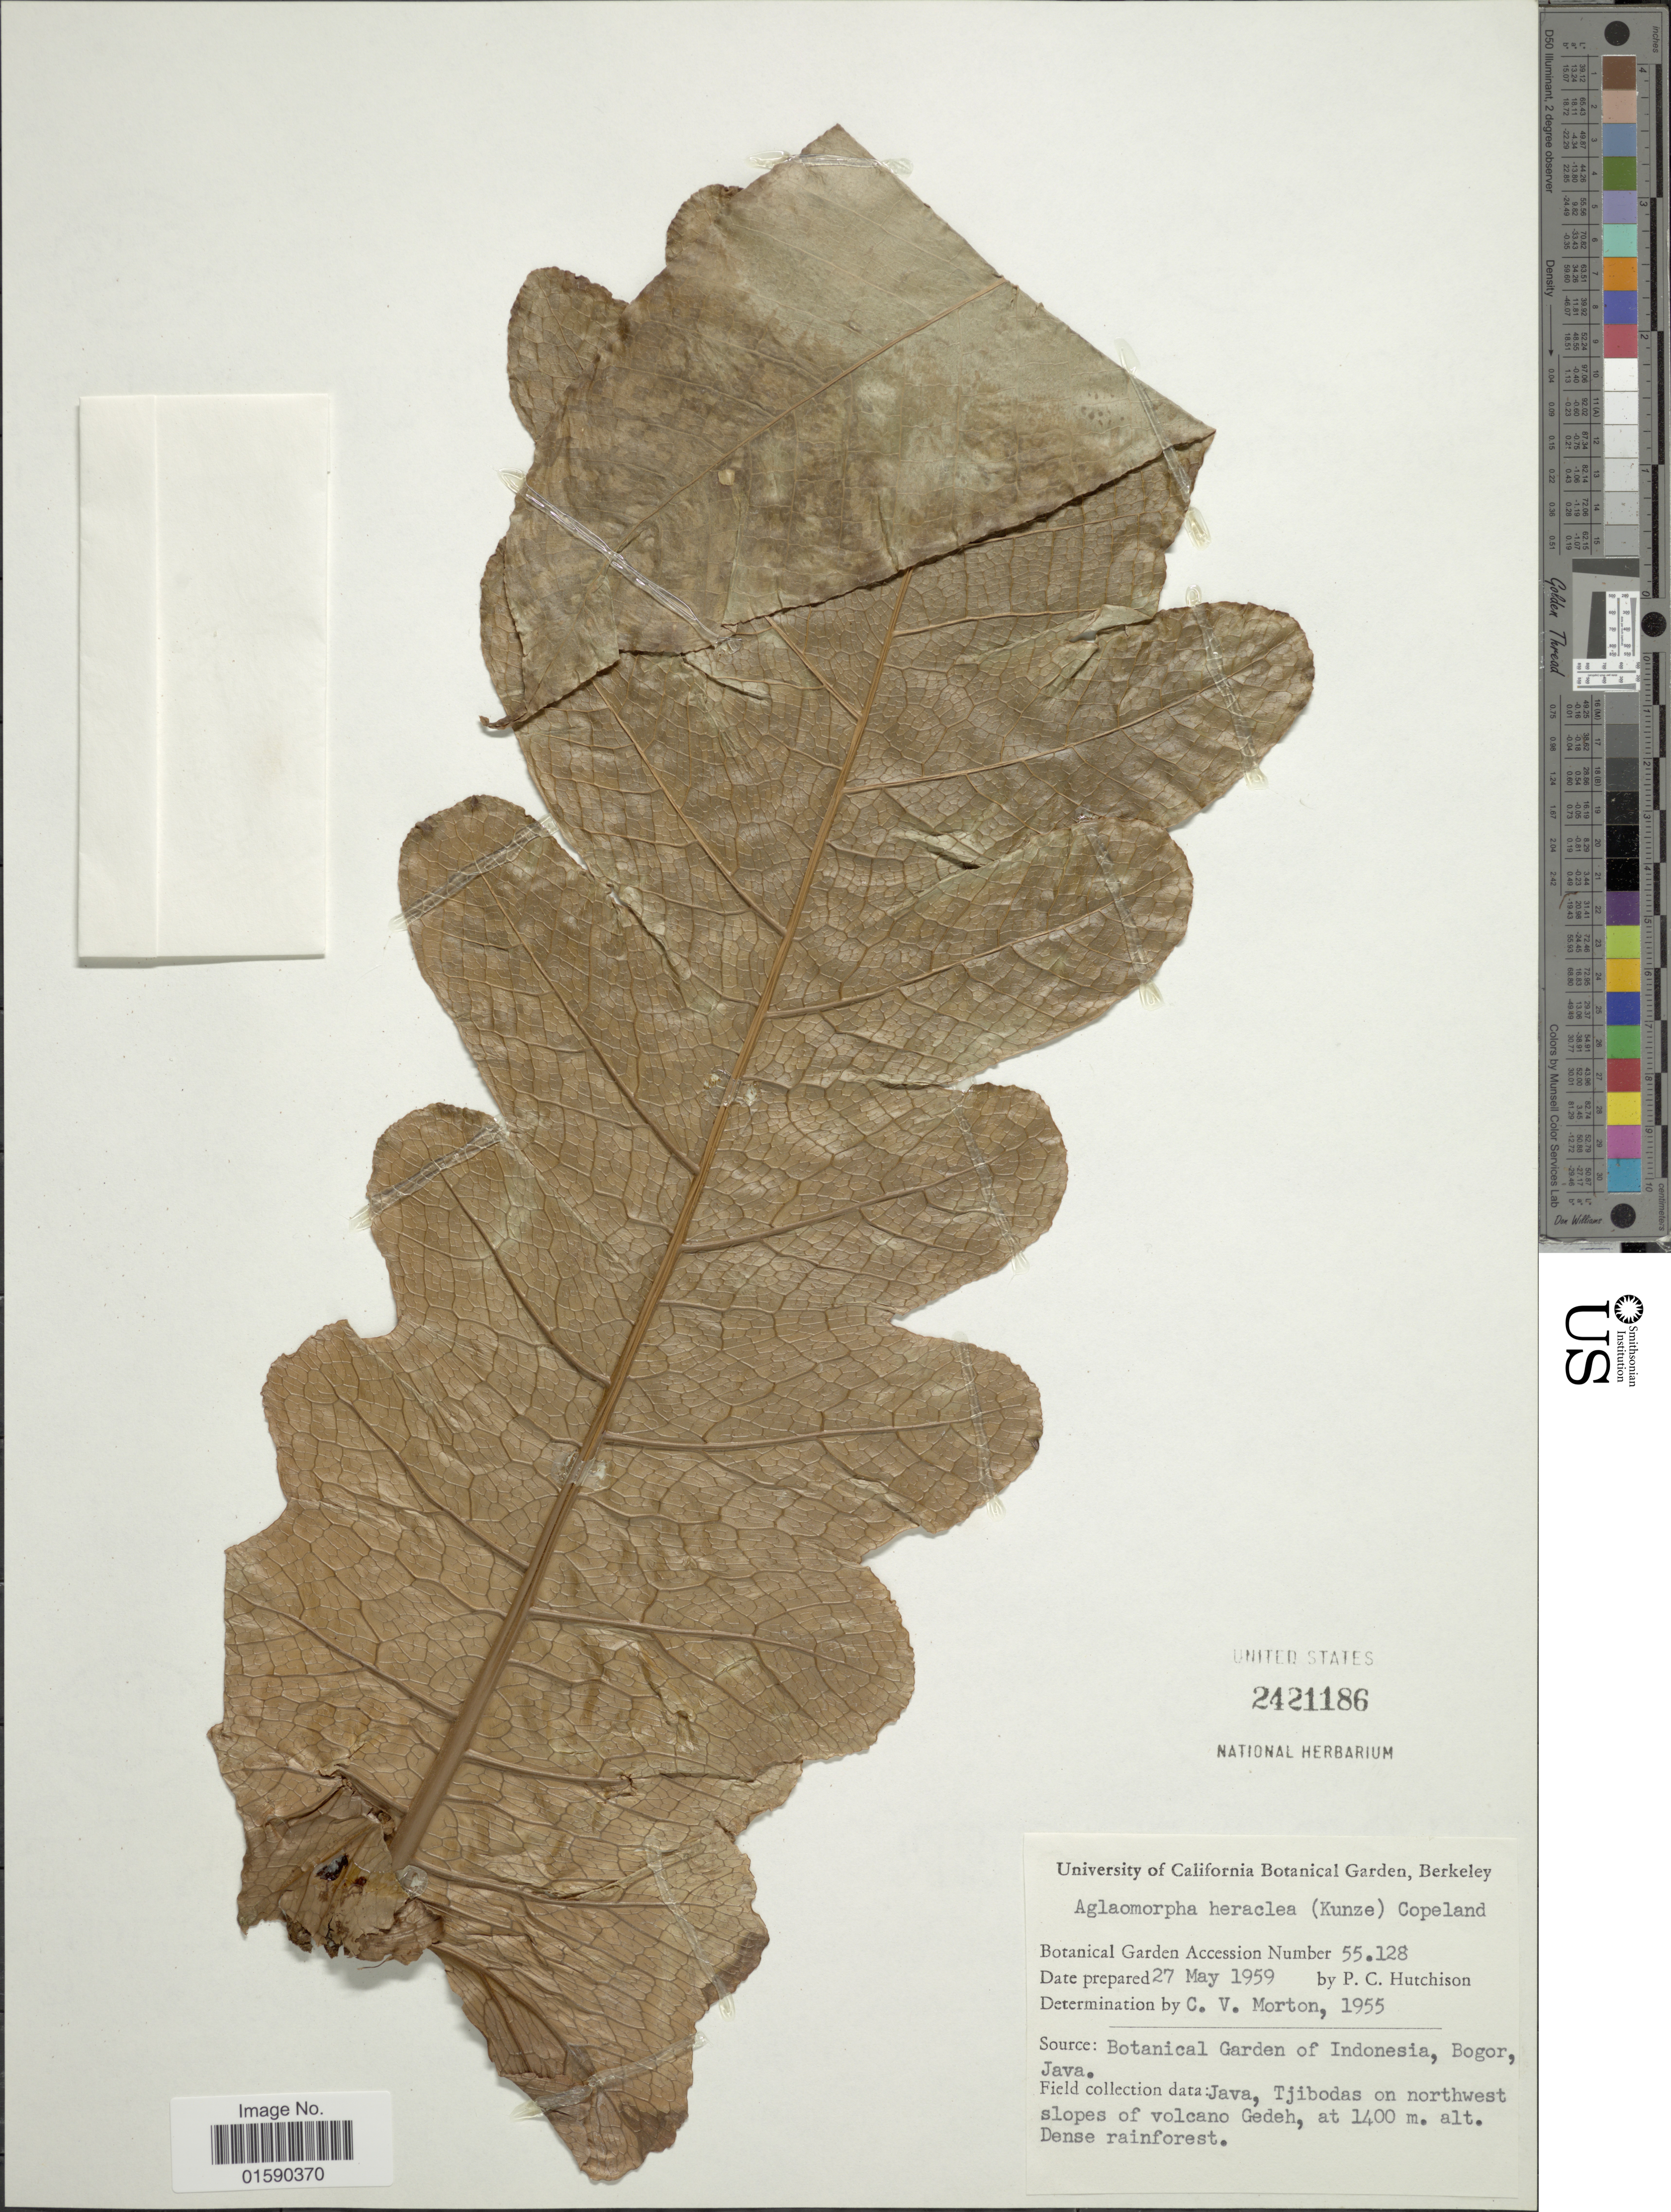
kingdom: Plantae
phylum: Tracheophyta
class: Polypodiopsida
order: Polypodiales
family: Polypodiaceae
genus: Aglaomorpha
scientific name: Aglaomorpha heraclea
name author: (Kunze) Copel.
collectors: P. C. Hutchison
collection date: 1959-05-27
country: United States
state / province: California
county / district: Alameda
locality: University of California Botanical Garden, Berkeley.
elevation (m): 1400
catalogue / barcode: US 2421186